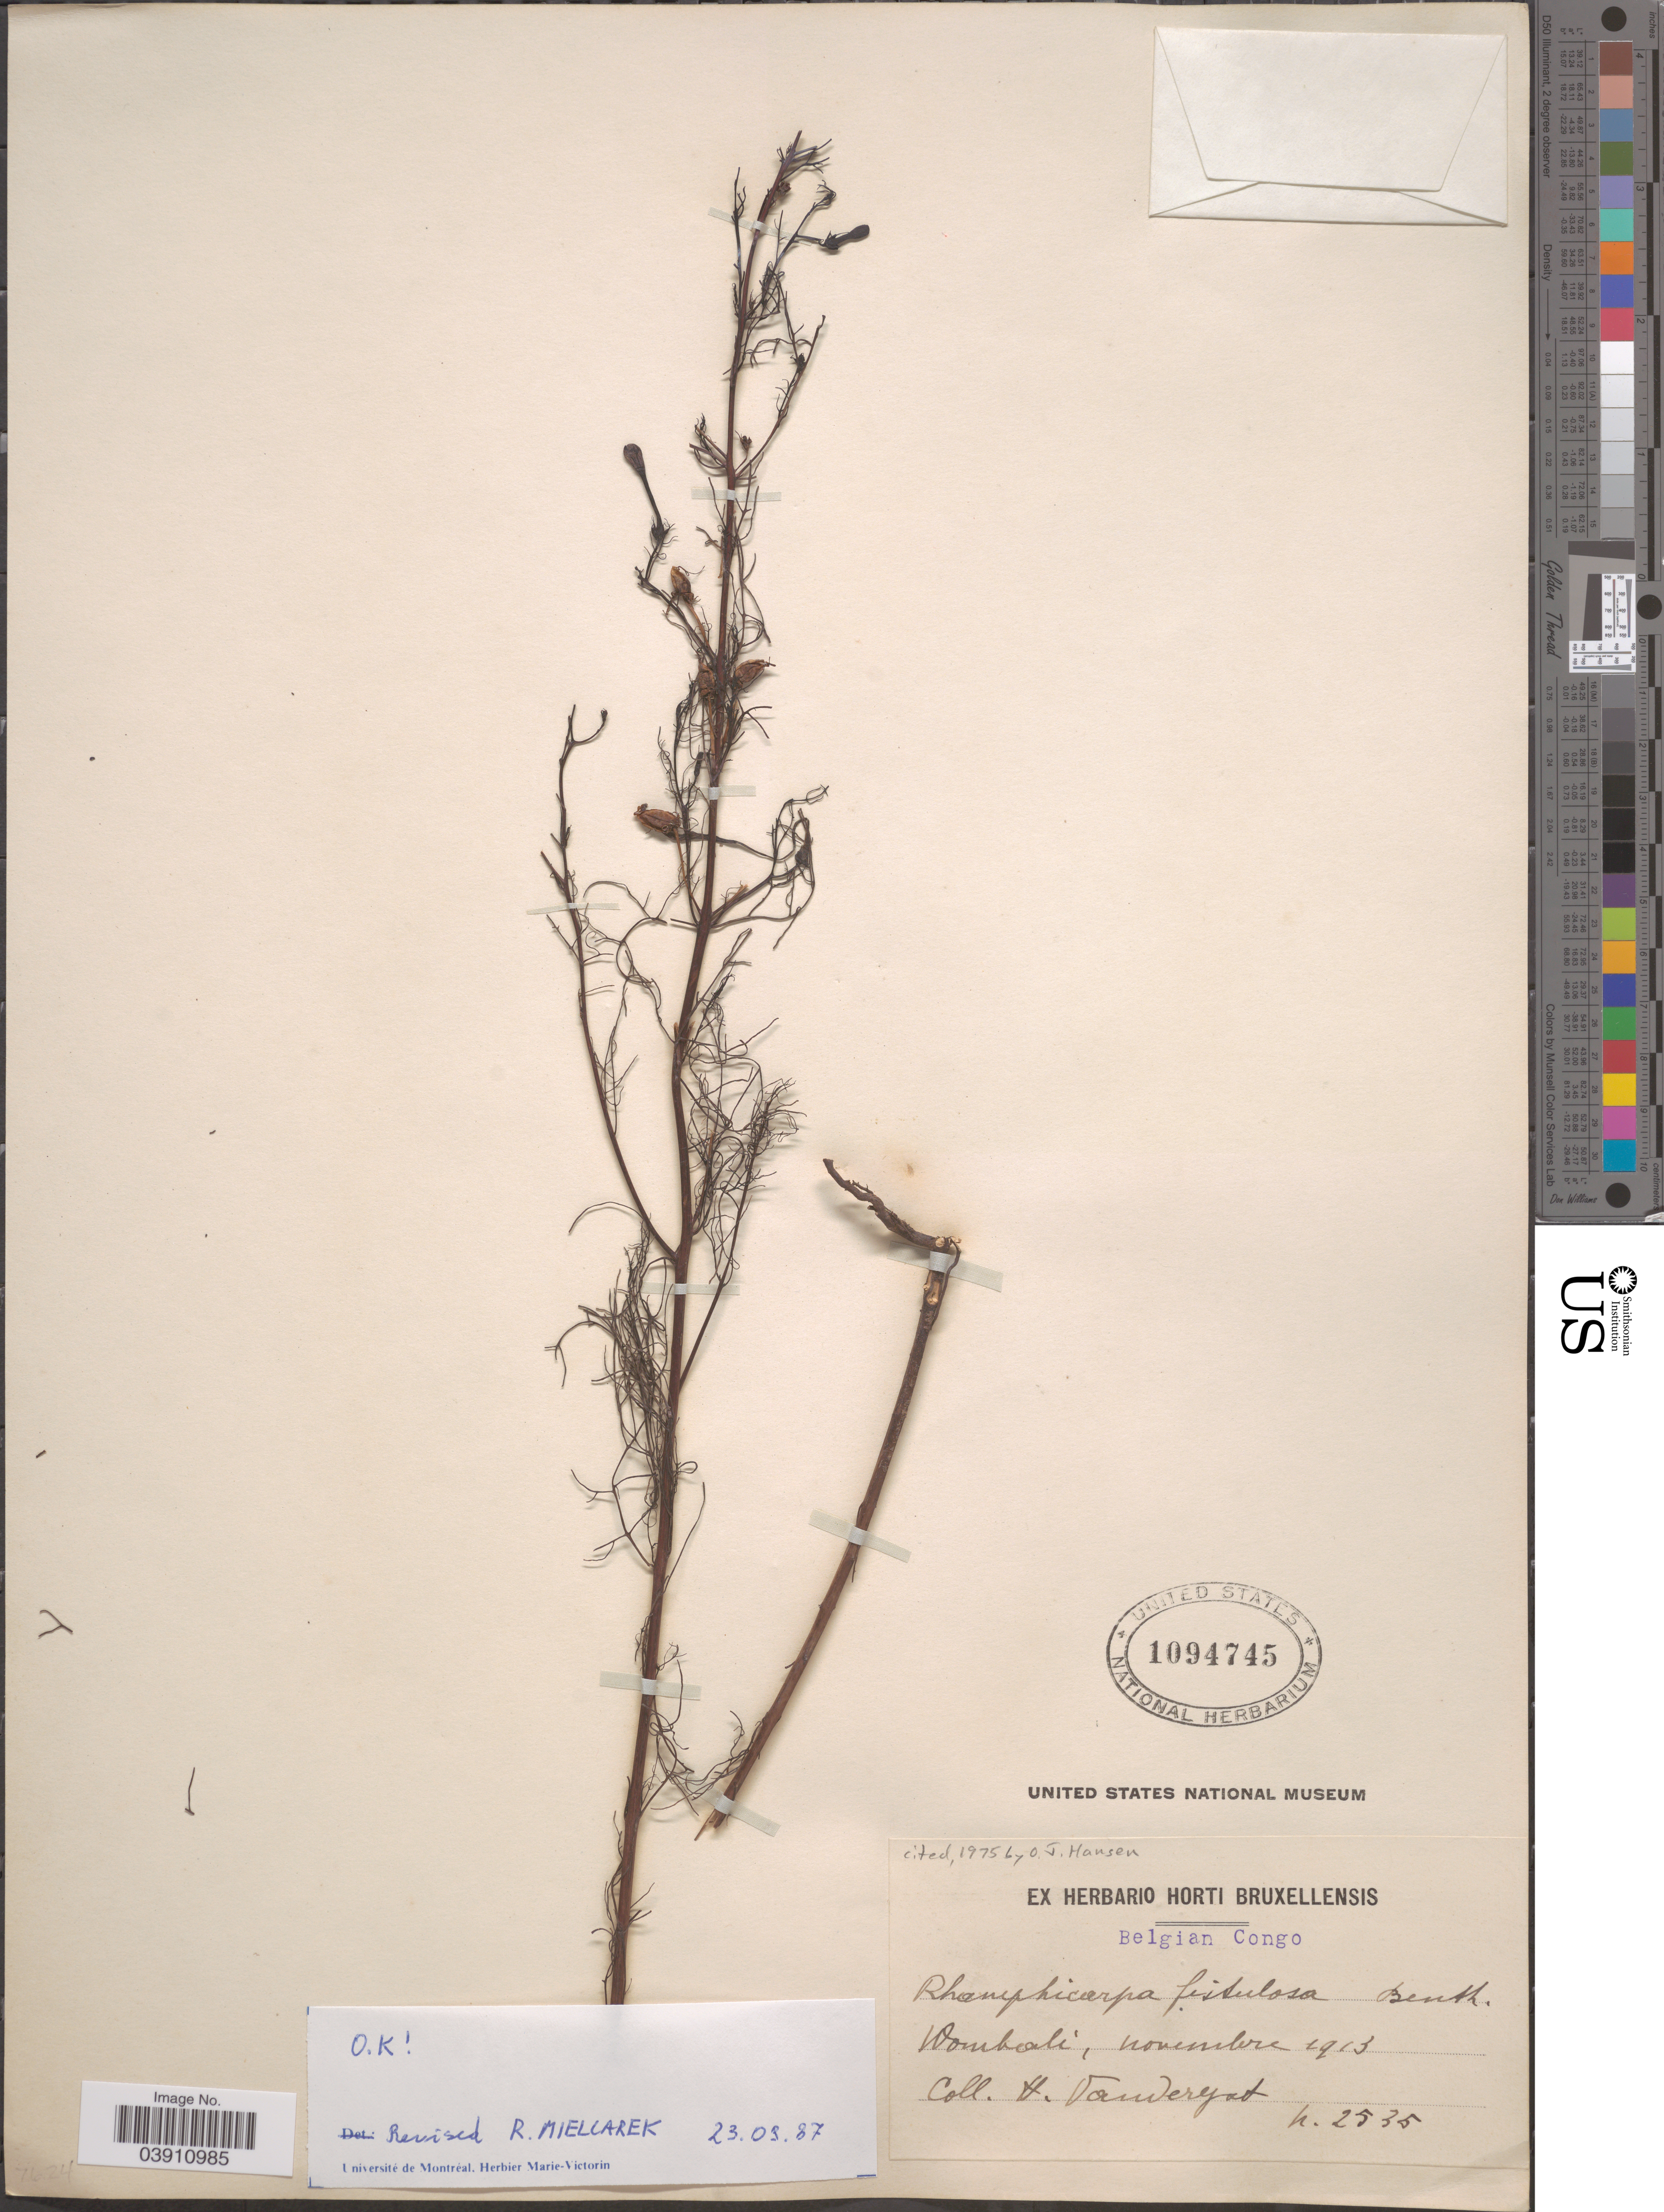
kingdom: Plantae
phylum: Tracheophyta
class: Magnoliopsida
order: Lamiales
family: Orobanchaceae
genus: Rhamphicarpa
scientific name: Rhamphicarpa fistulosa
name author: (Hochst.) Benth.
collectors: H. J. R. Vanderyst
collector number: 2535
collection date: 1913-11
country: Congo, Democratic Republic of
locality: Belgian Congo. Wombali.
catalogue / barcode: US 1094745